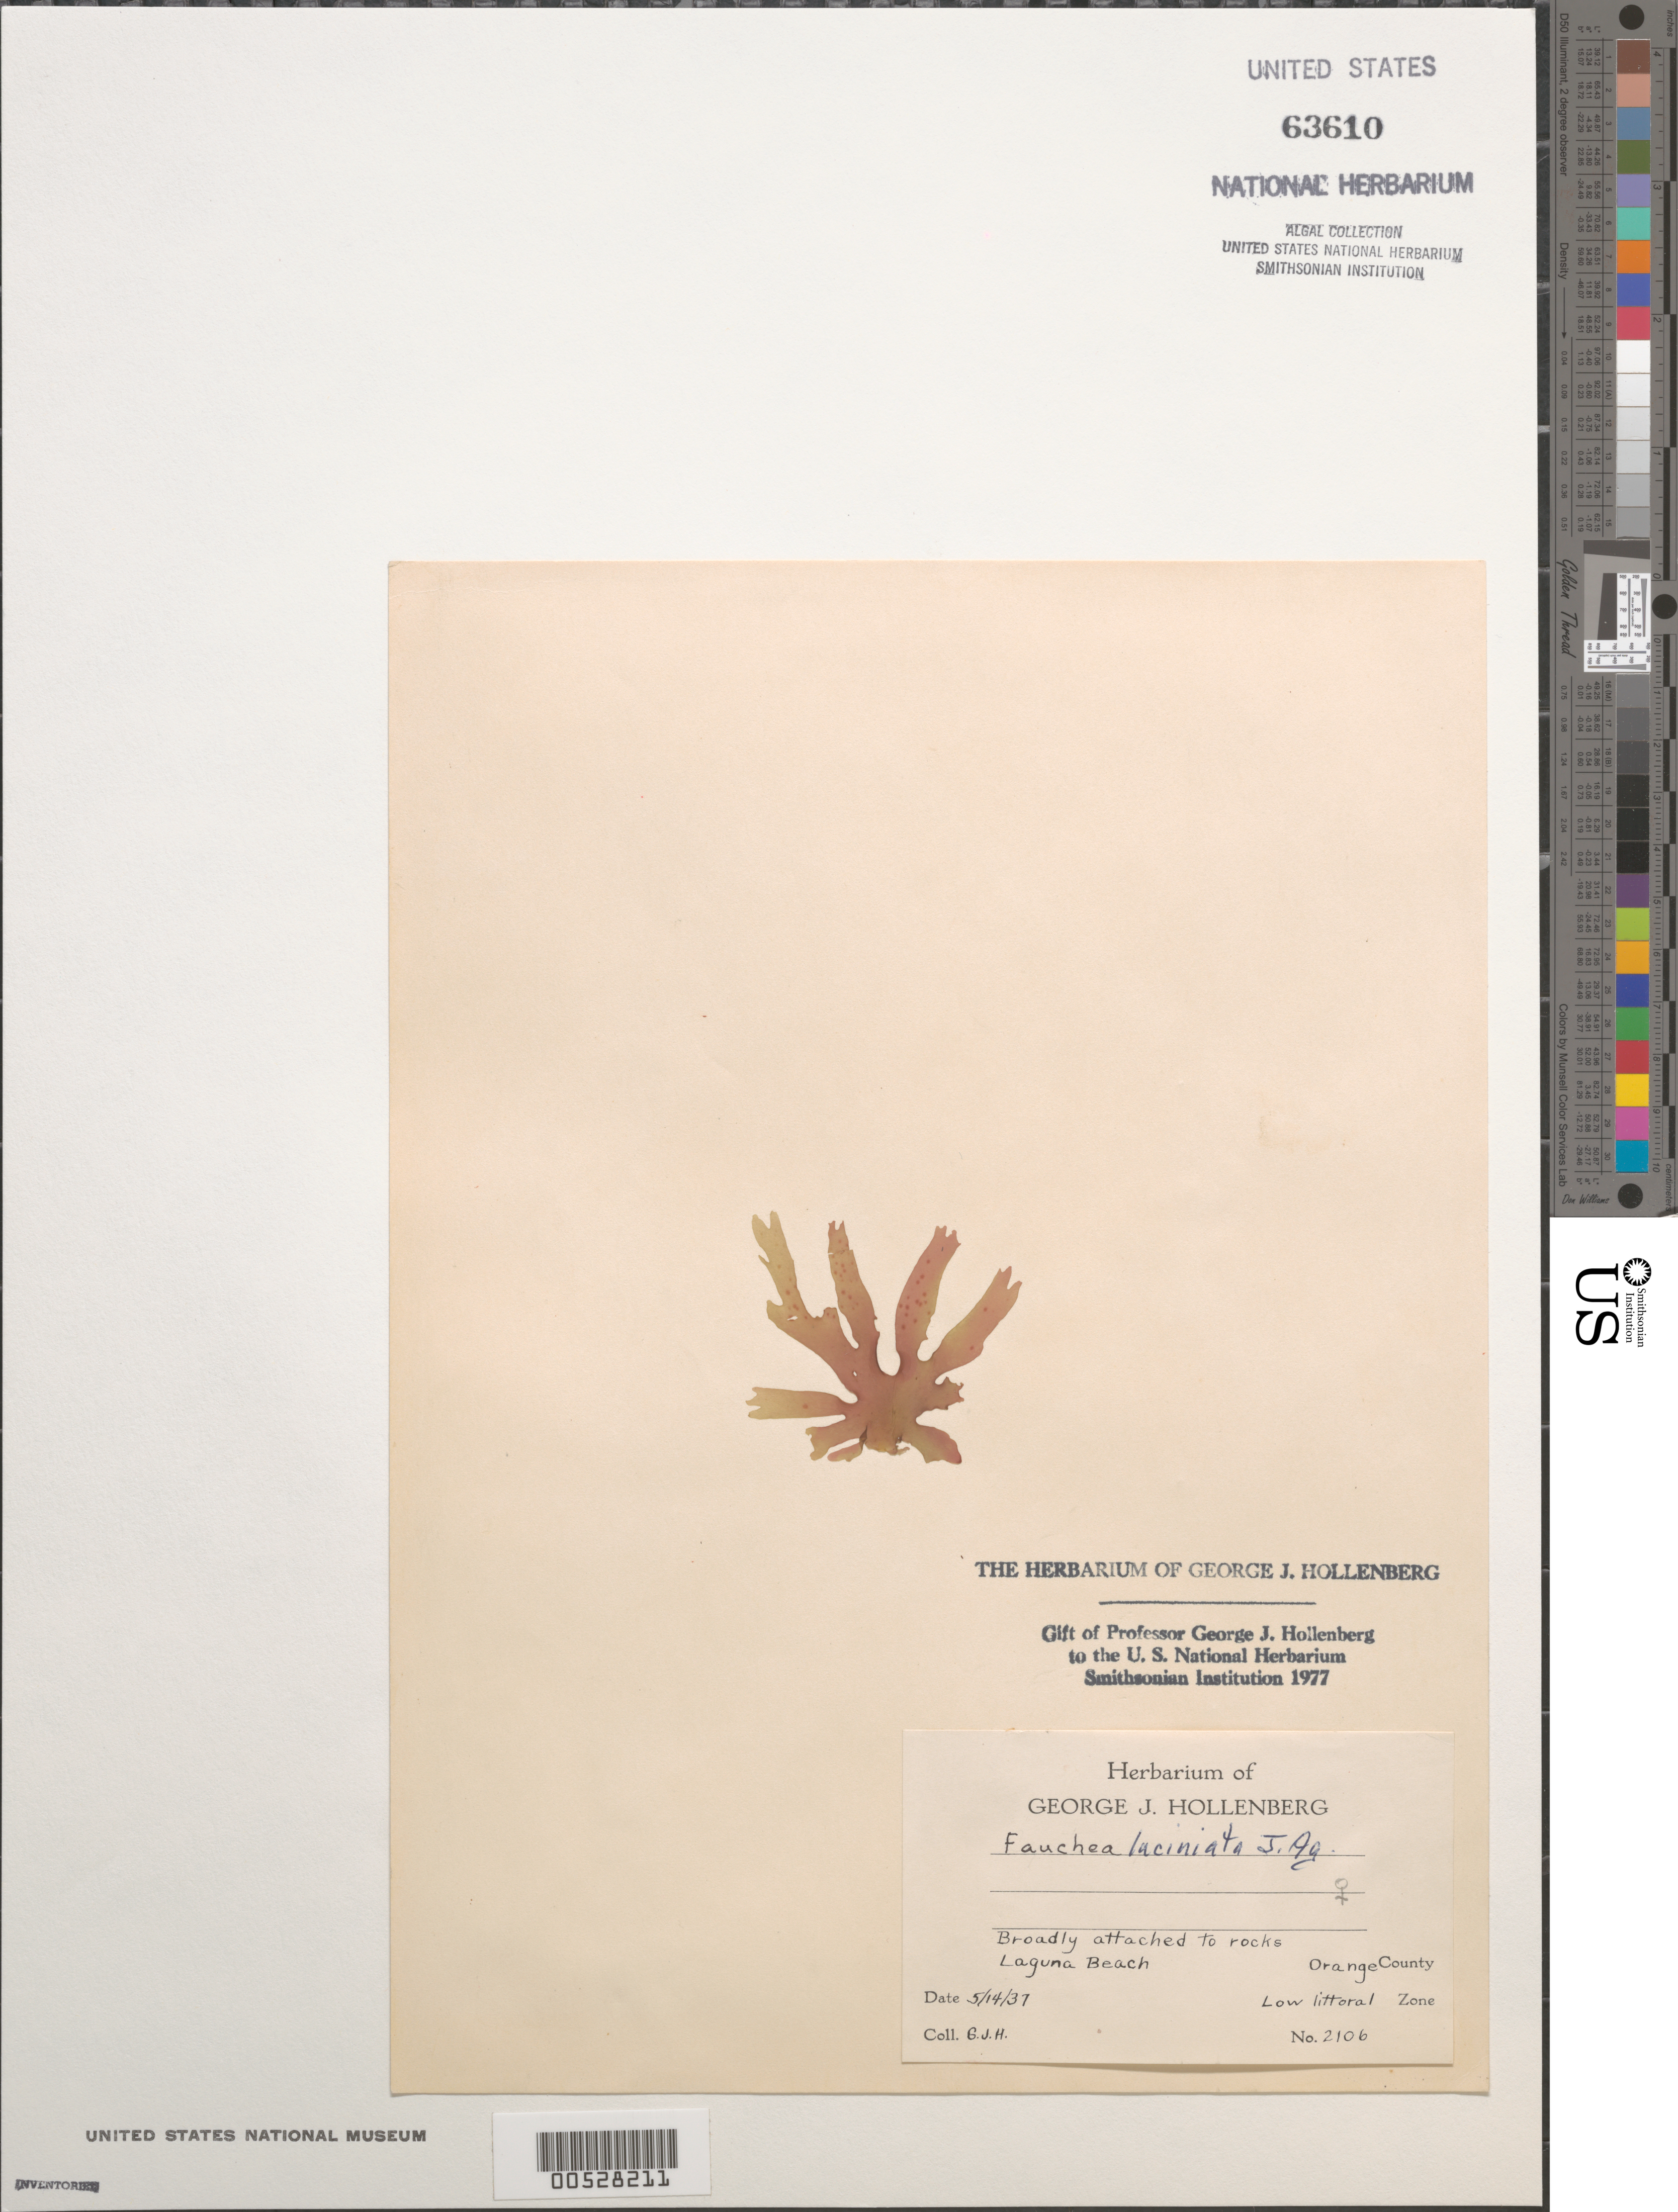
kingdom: Plantae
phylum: Rhodophyta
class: Florideophyceae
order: Rhodymeniales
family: Faucheaceae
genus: Gloiocladia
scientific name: Gloiocladia laciniata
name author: (J. Agardh) Rodríguez-Prieto & N. Sánchez in Rodríguez-Prieto et al.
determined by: Algae name updating Project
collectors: G. Hollenberg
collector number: GJH 2106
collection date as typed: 14 May 1937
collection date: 1937-05-14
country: United States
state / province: California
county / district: Orange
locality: Laguna Beach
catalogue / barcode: US 63610